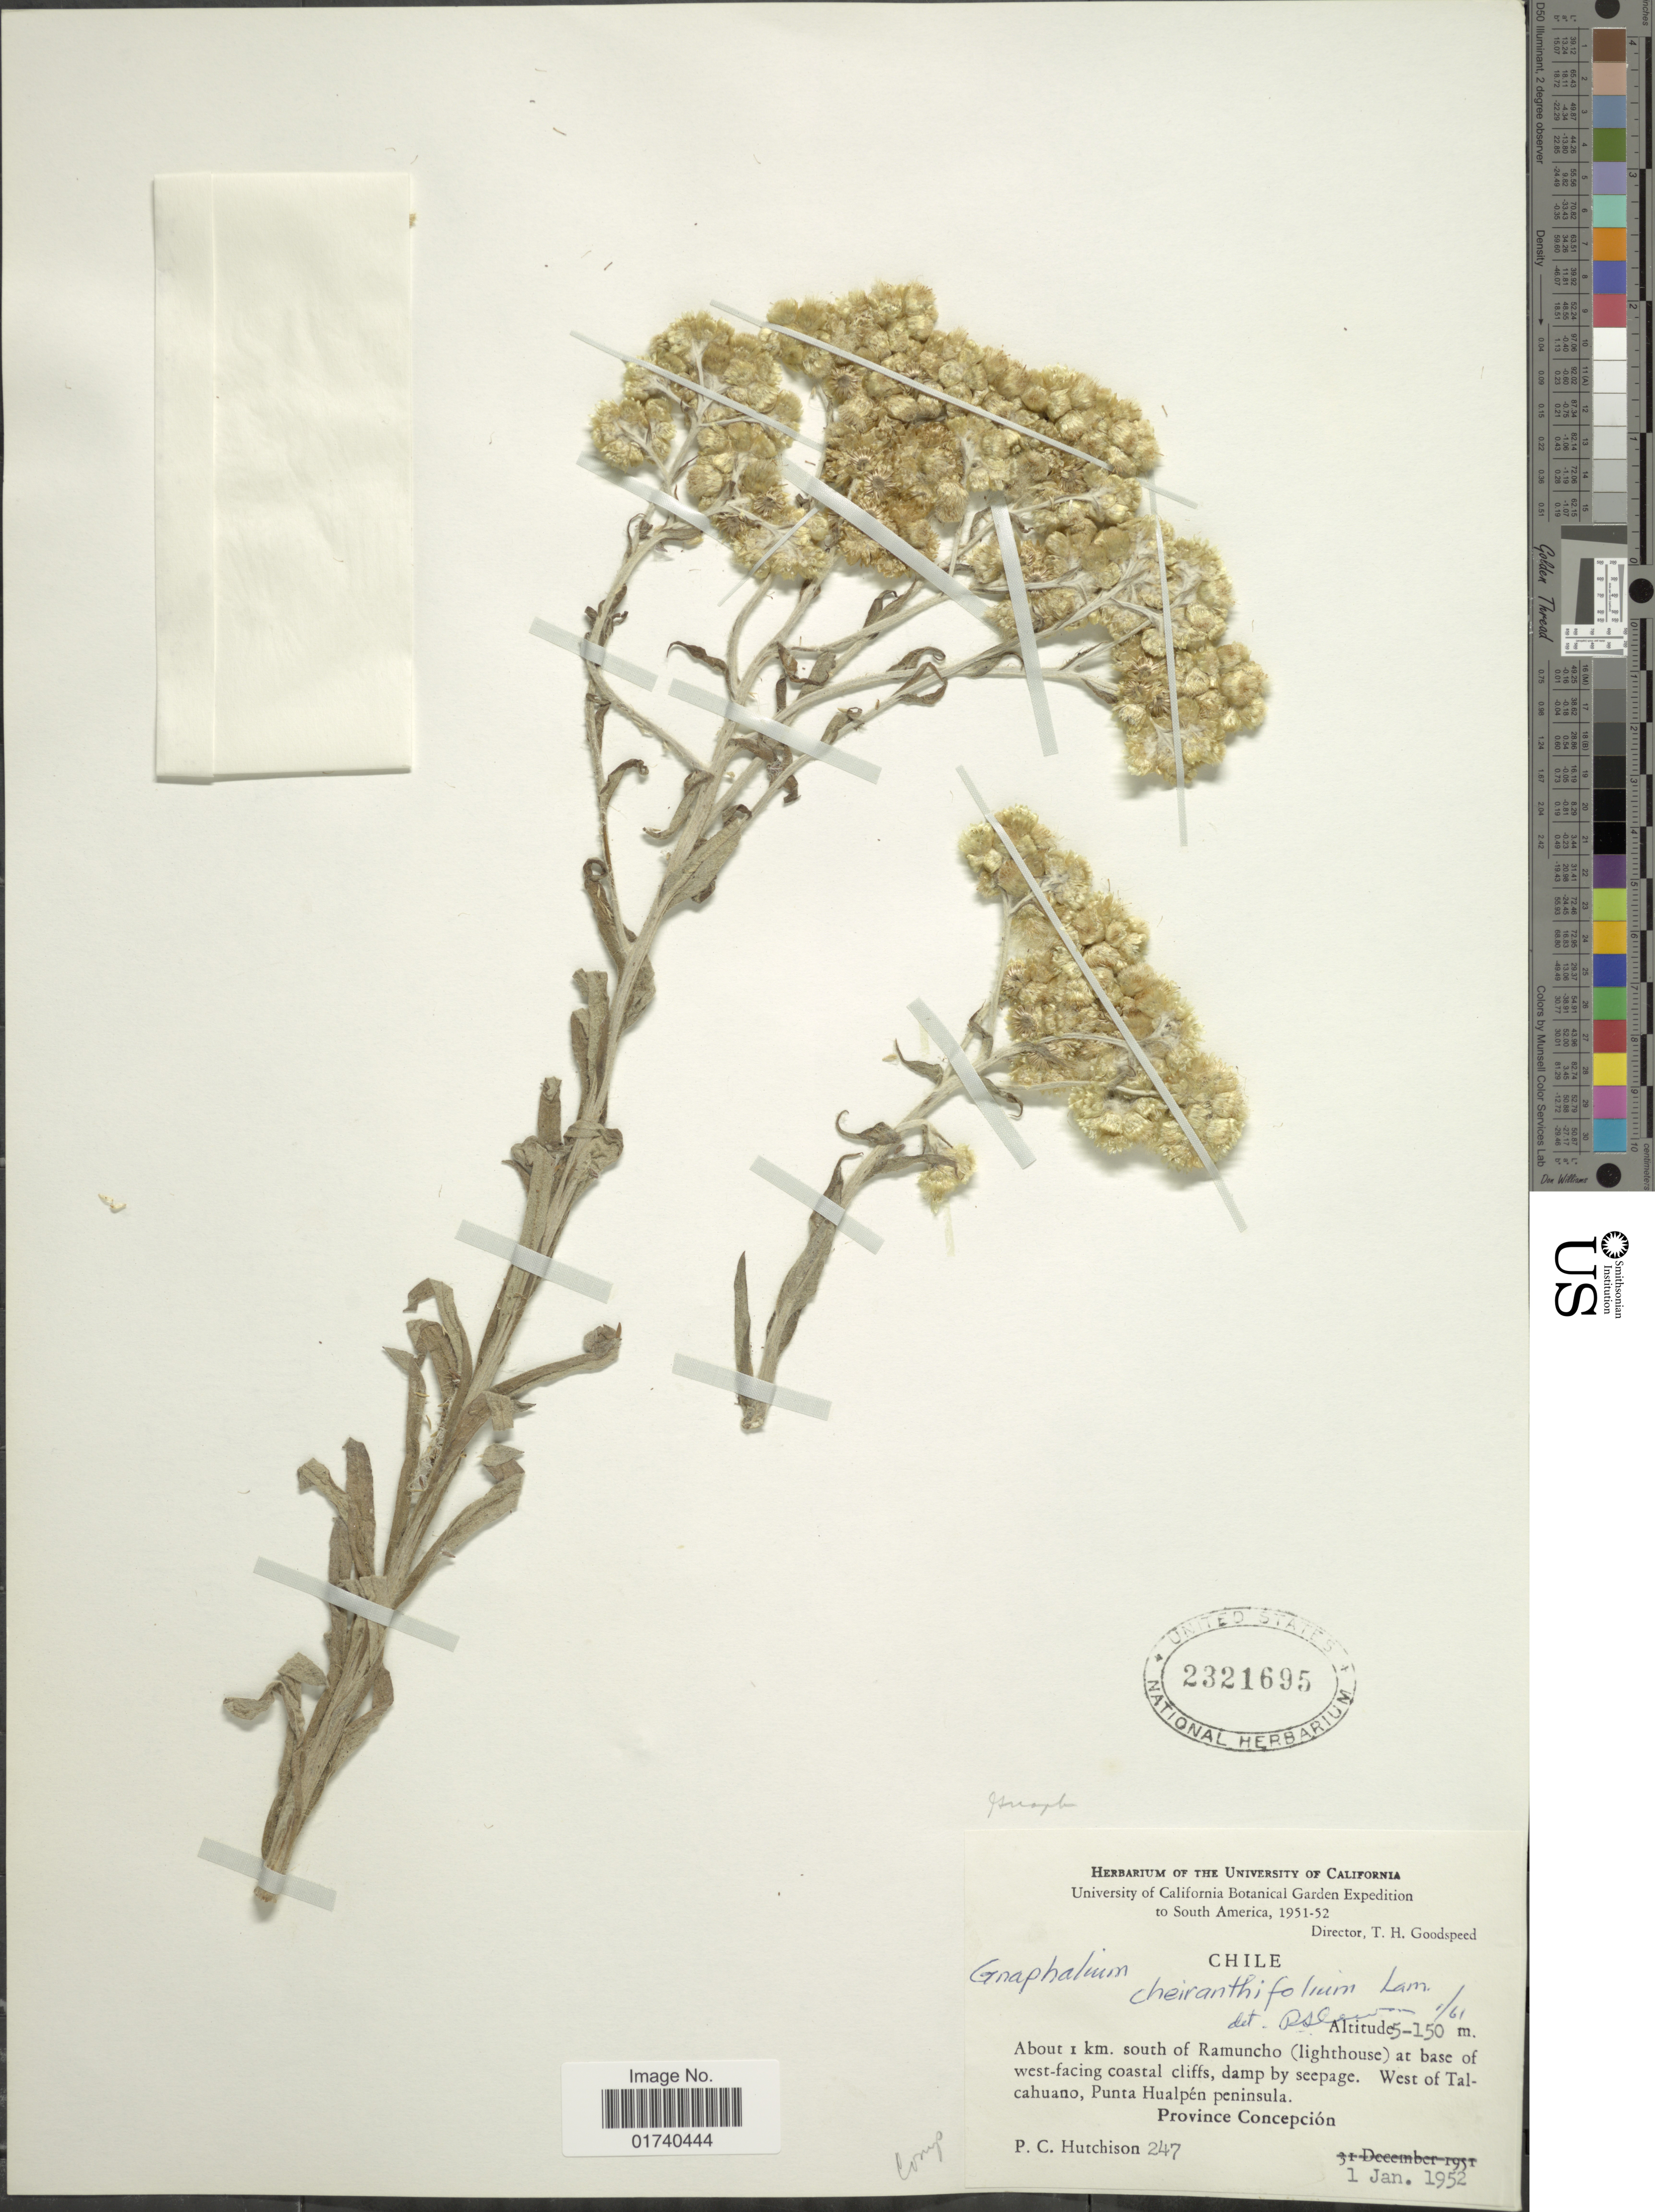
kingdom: Plantae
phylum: Tracheophyta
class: Magnoliopsida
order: Asterales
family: Asteraceae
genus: Pseudognaphalium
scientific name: Pseudognaphalium cheiranthifolium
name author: (Lam.) Hilliard & B.L. Burtt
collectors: P. C. Hutchison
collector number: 247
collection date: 1952-01-01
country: Chile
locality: About 1 km south of Ramuncho ( lighthouse ) at base of west - facing coastal cliffs, damp by seepage, west of Talchuano, Punta Hualpen peninsula, Province Concepcion.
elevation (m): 50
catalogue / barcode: US 2321695